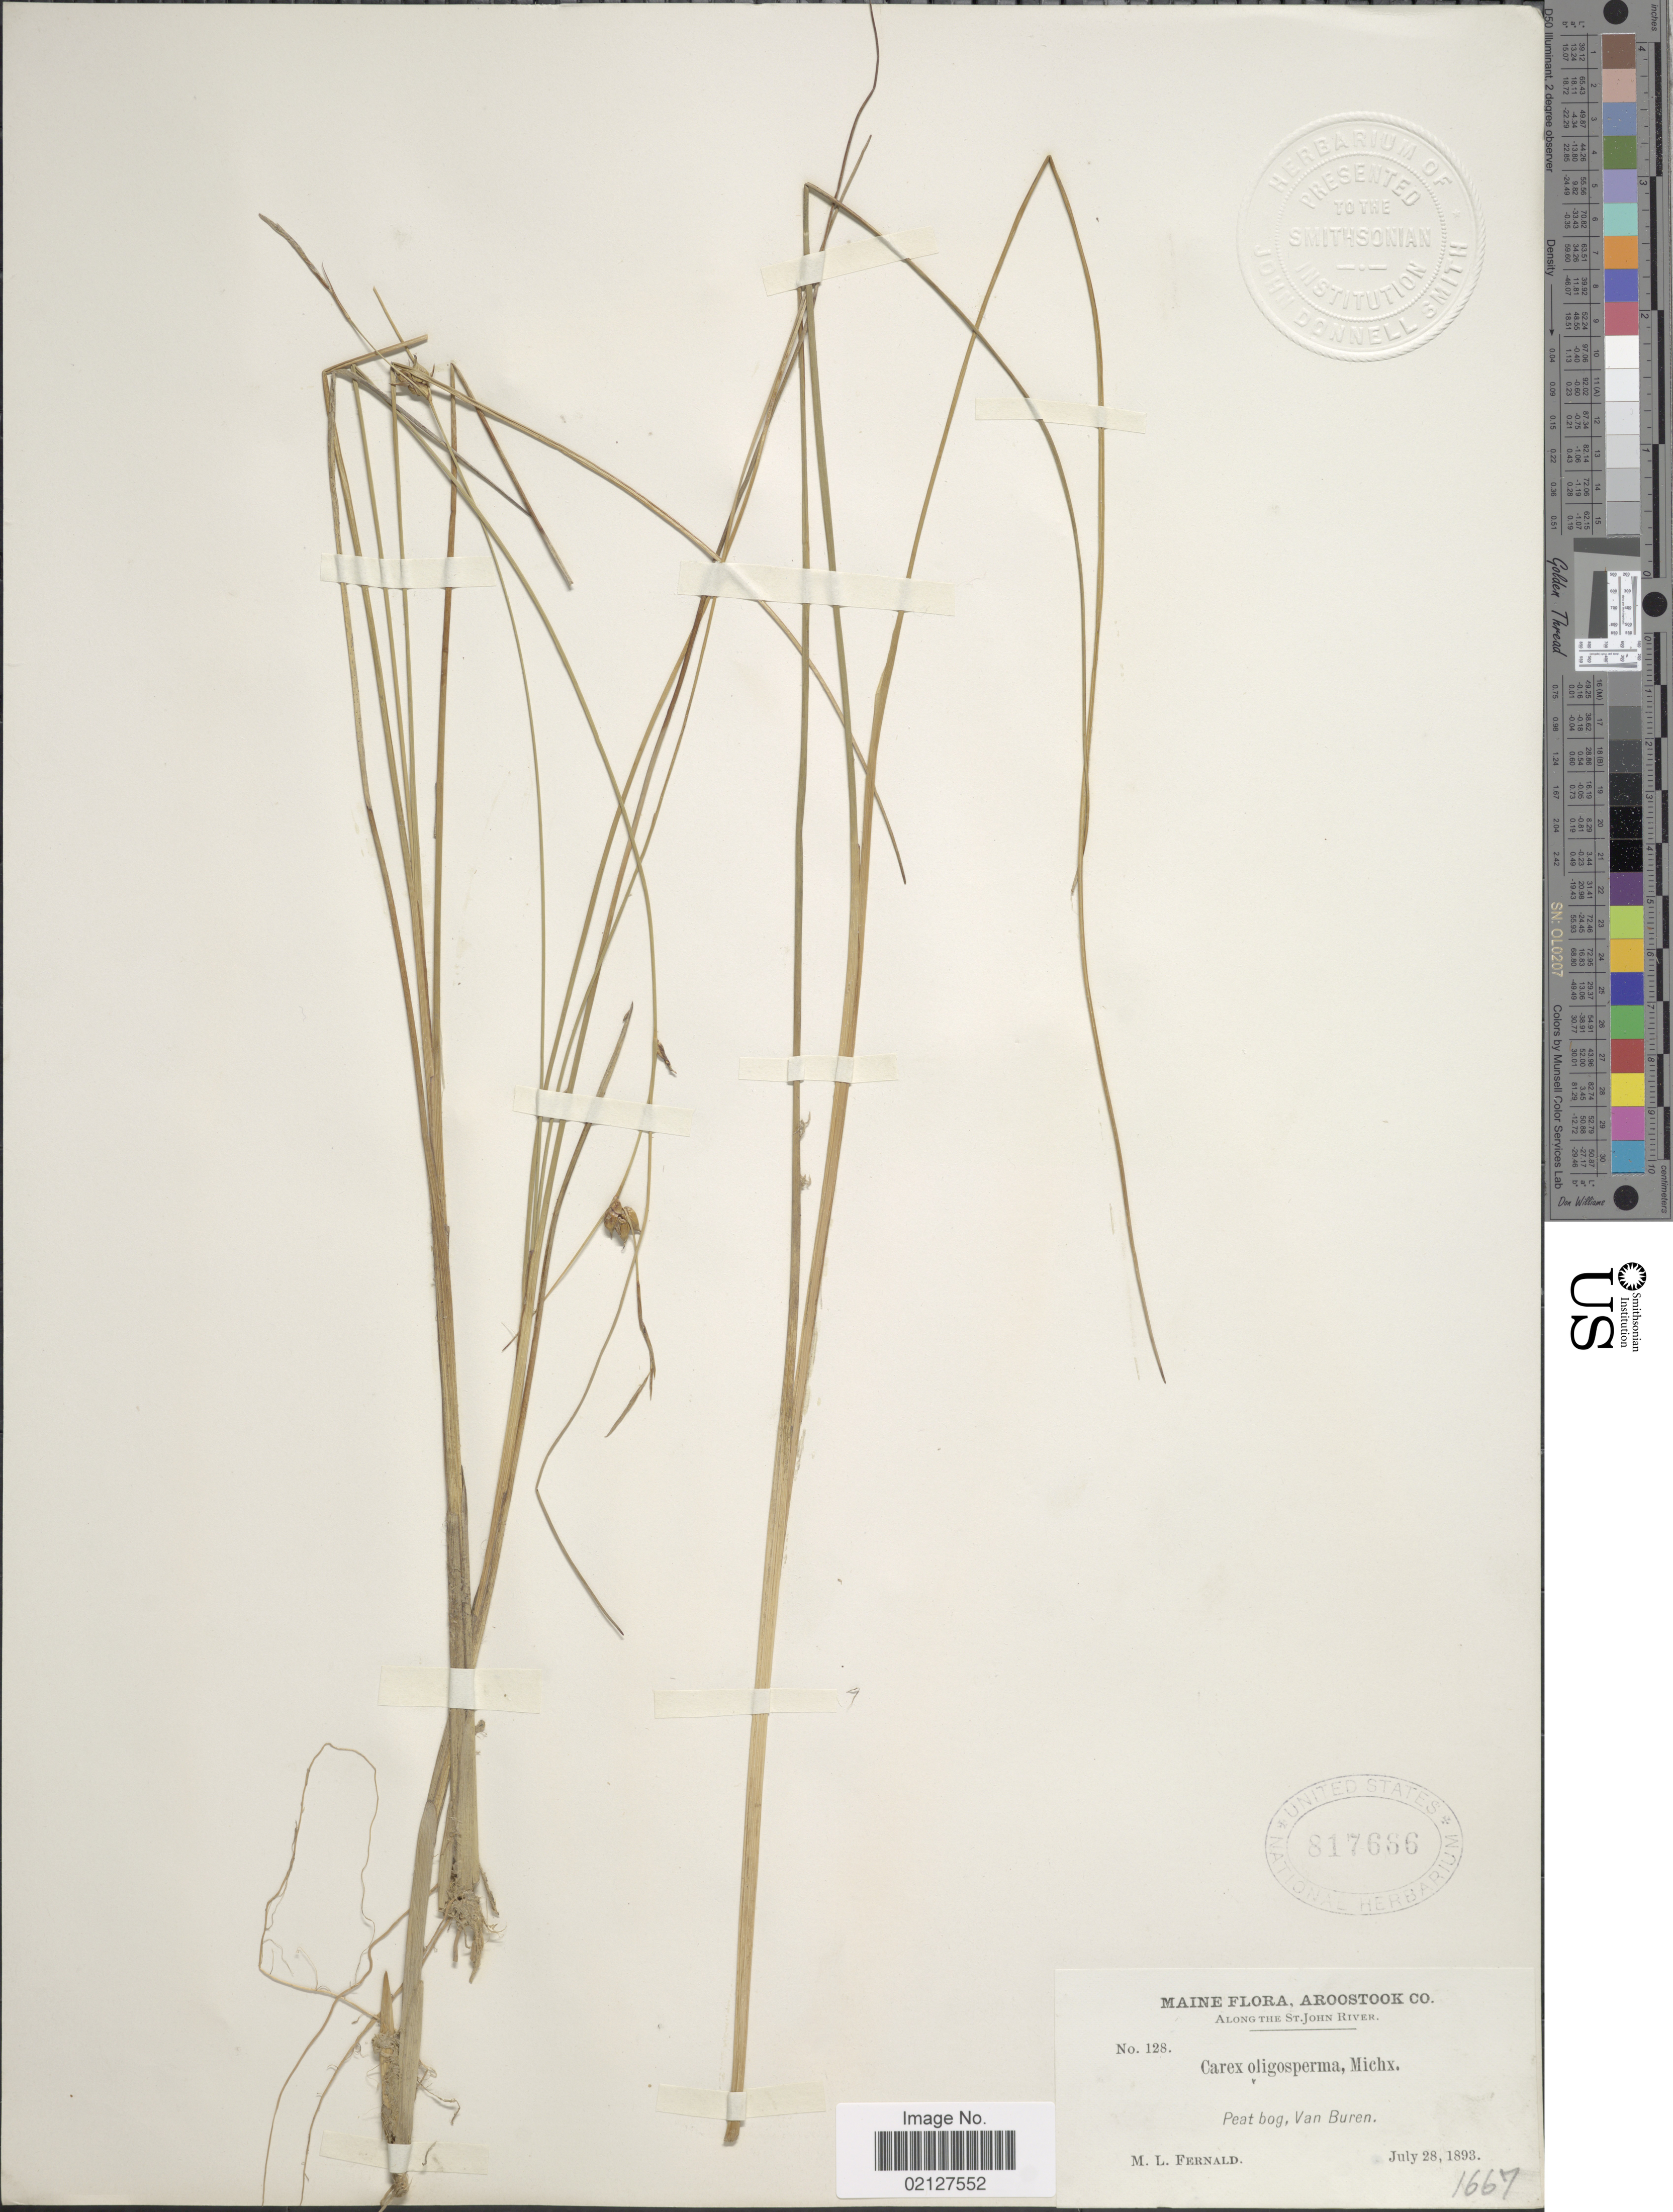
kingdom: Plantae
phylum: Tracheophyta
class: Liliopsida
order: Poales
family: Cyperaceae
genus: Carex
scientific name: Carex oligosperma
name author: Michx.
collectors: M. L. Fernald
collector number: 128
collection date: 1893-07-28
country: United States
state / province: Maine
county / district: Aroostook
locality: along the St. John River, van Buren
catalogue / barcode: US 817666